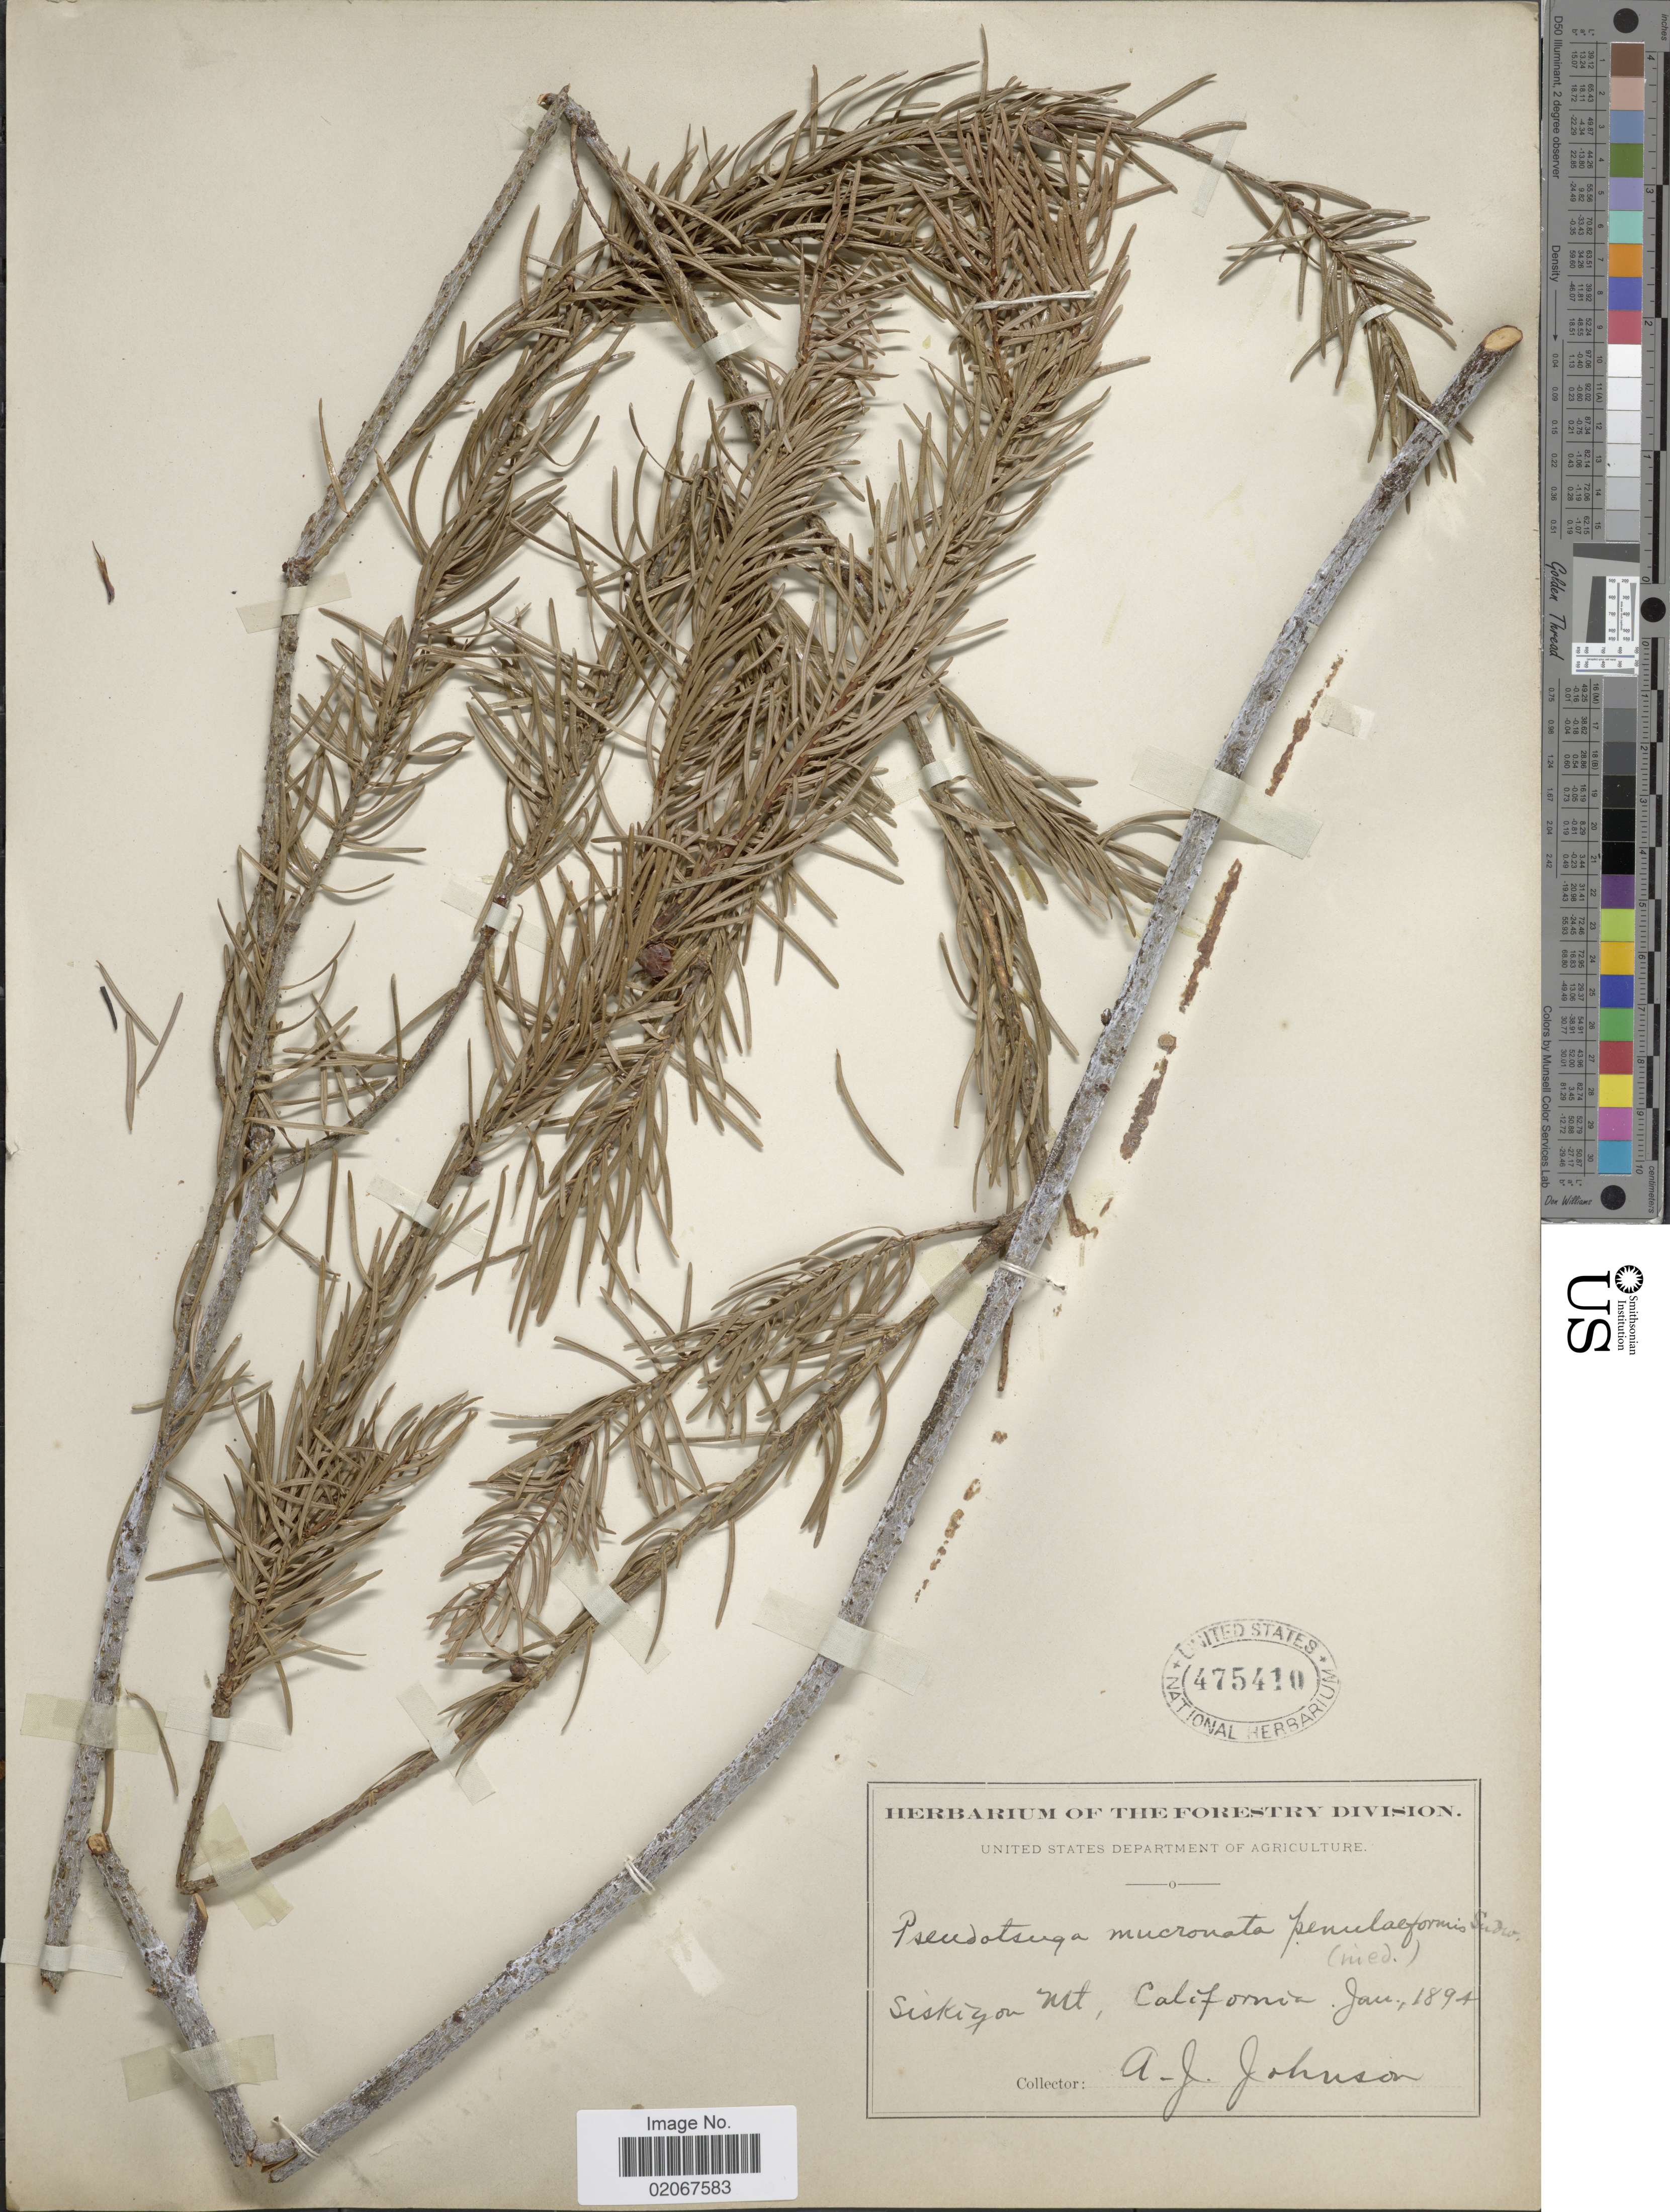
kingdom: Plantae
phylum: Tracheophyta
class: Pinopsida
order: Pinales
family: Pinaceae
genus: Pseudotsuga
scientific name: Pseudotsuga menziesii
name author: (Mirb.) Franco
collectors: A. Johnson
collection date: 1894-01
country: United States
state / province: California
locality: Siskiyon Mt, California.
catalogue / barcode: US 475410